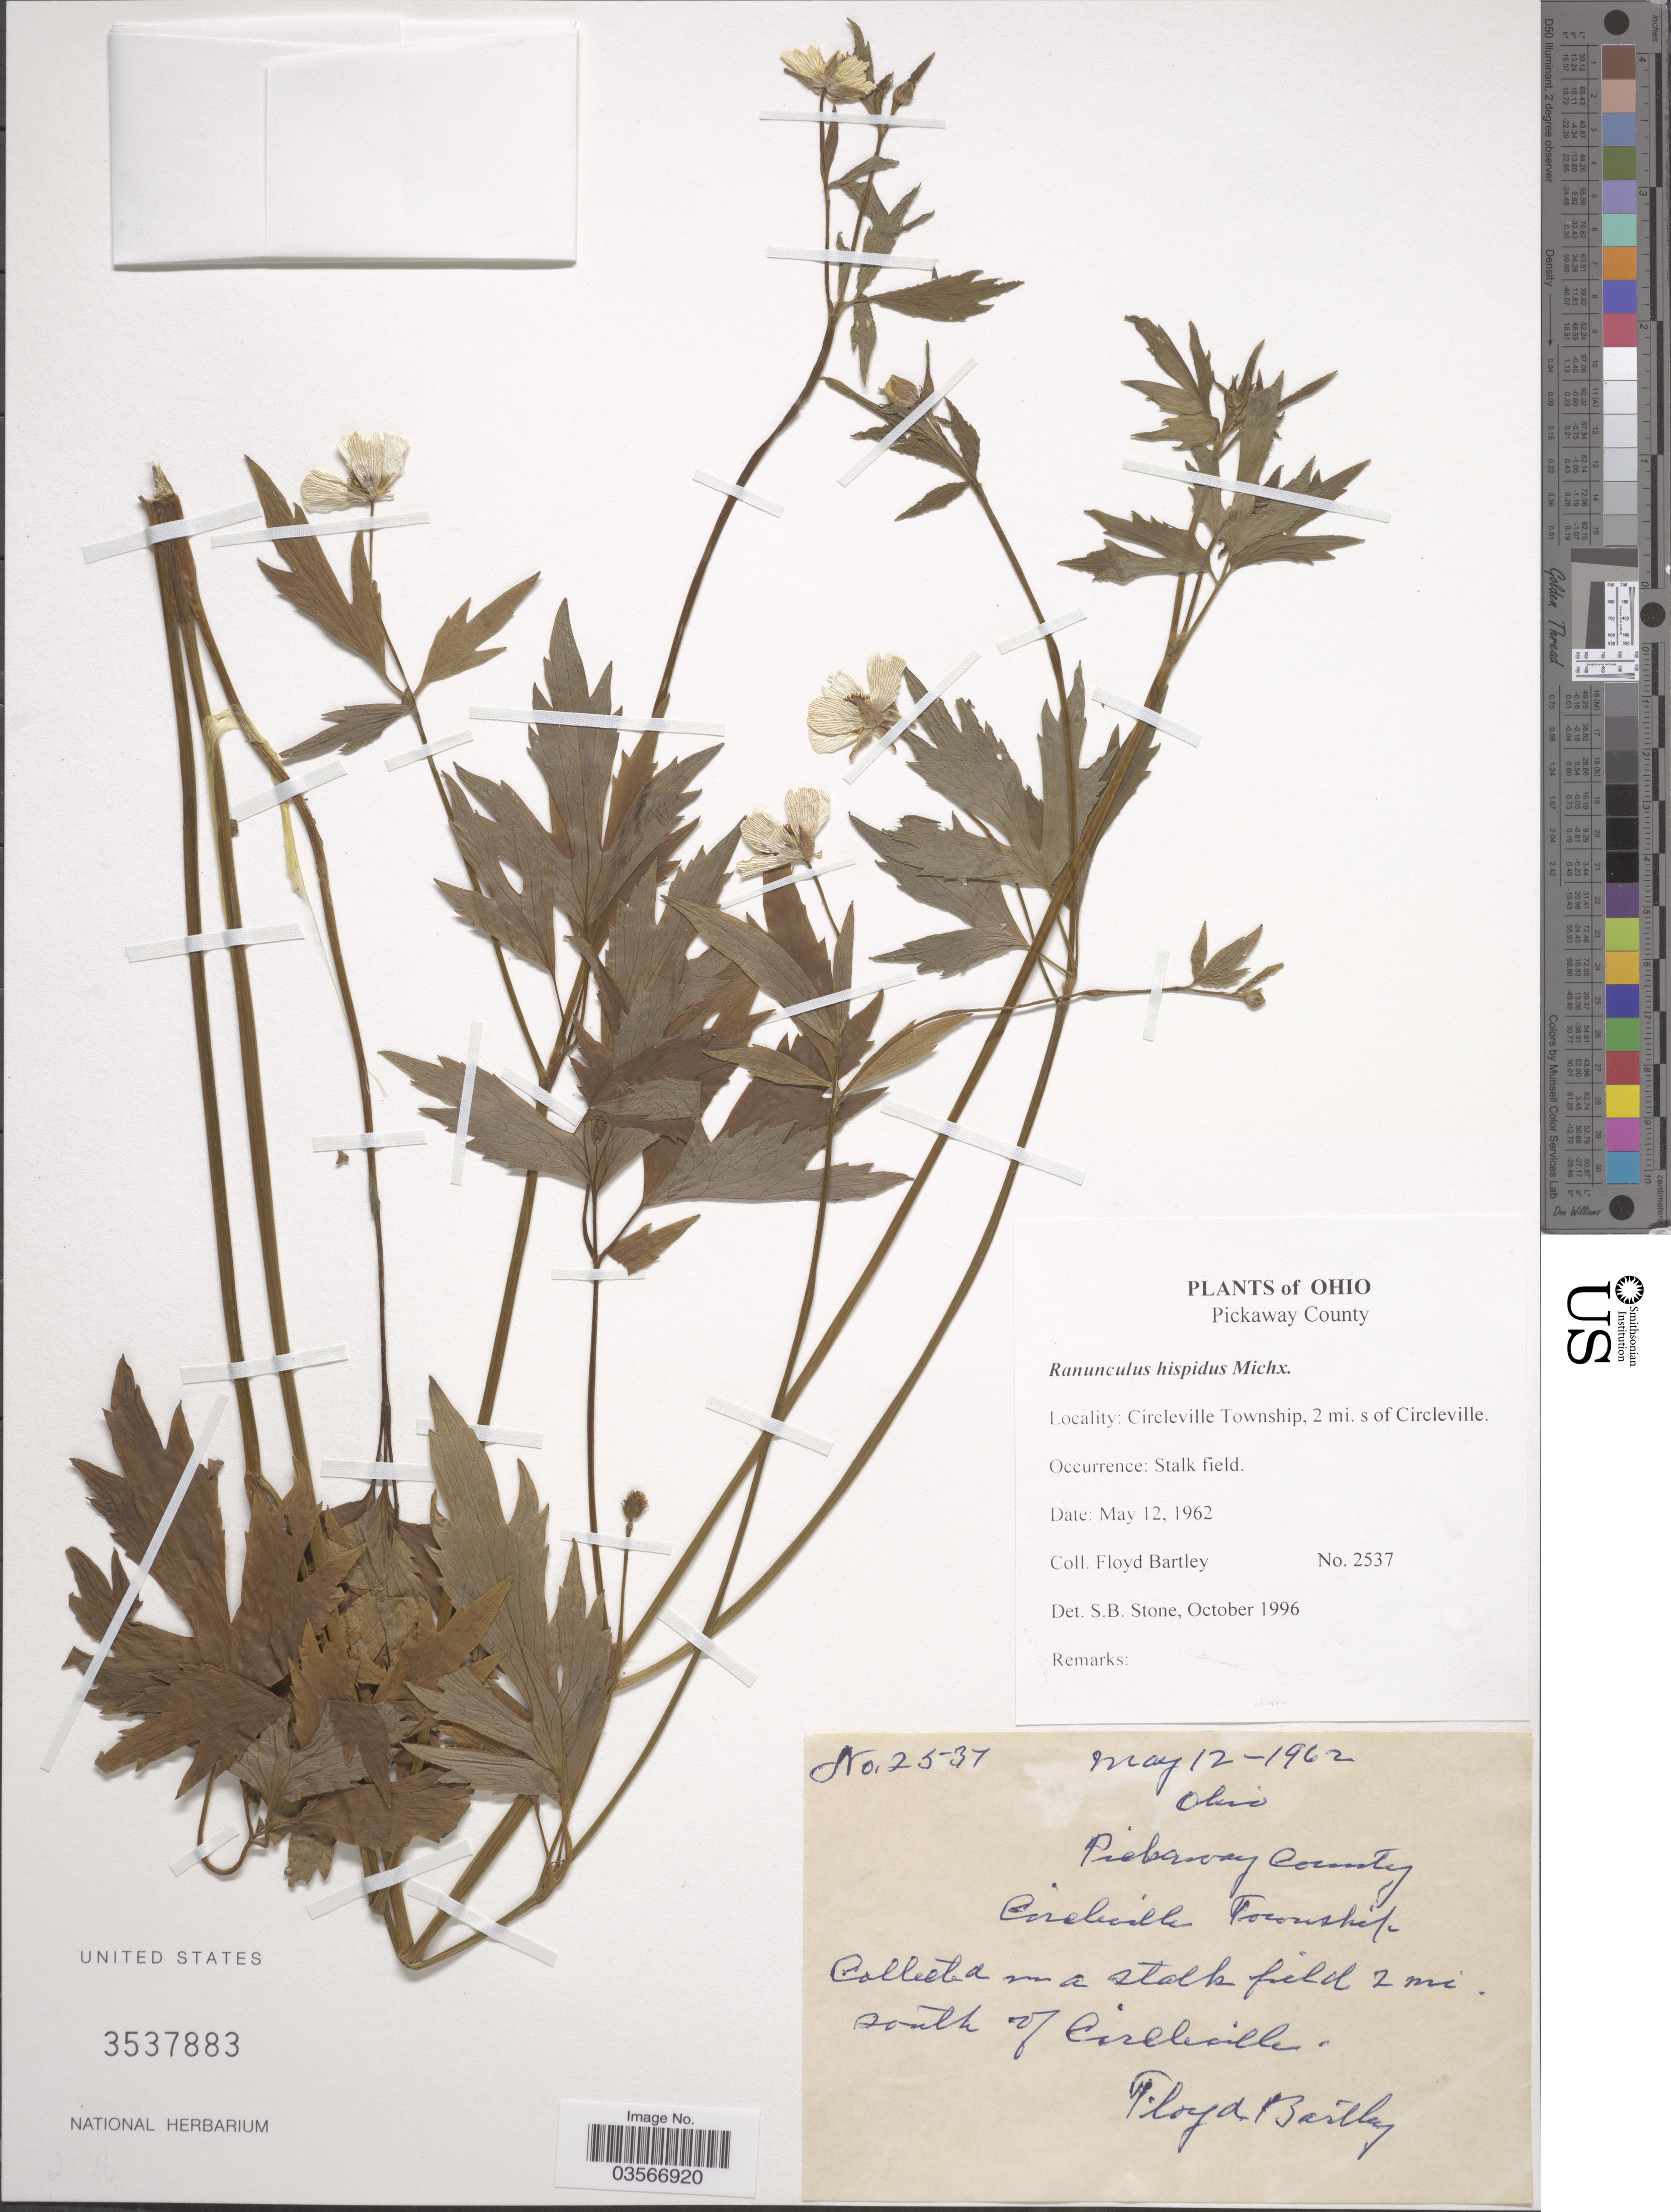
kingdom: Plantae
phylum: Tracheophyta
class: Magnoliopsida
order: Ranunculales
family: Ranunculaceae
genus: Ranunculus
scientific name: Ranunculus hispidus var. hispidus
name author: Michx.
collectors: F. Bartley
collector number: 2537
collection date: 1962-05-12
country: United States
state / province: Ohio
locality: Pickaway County. Circleville Township. Stalk field 2 mi. south of Circleville.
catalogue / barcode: US 3537883